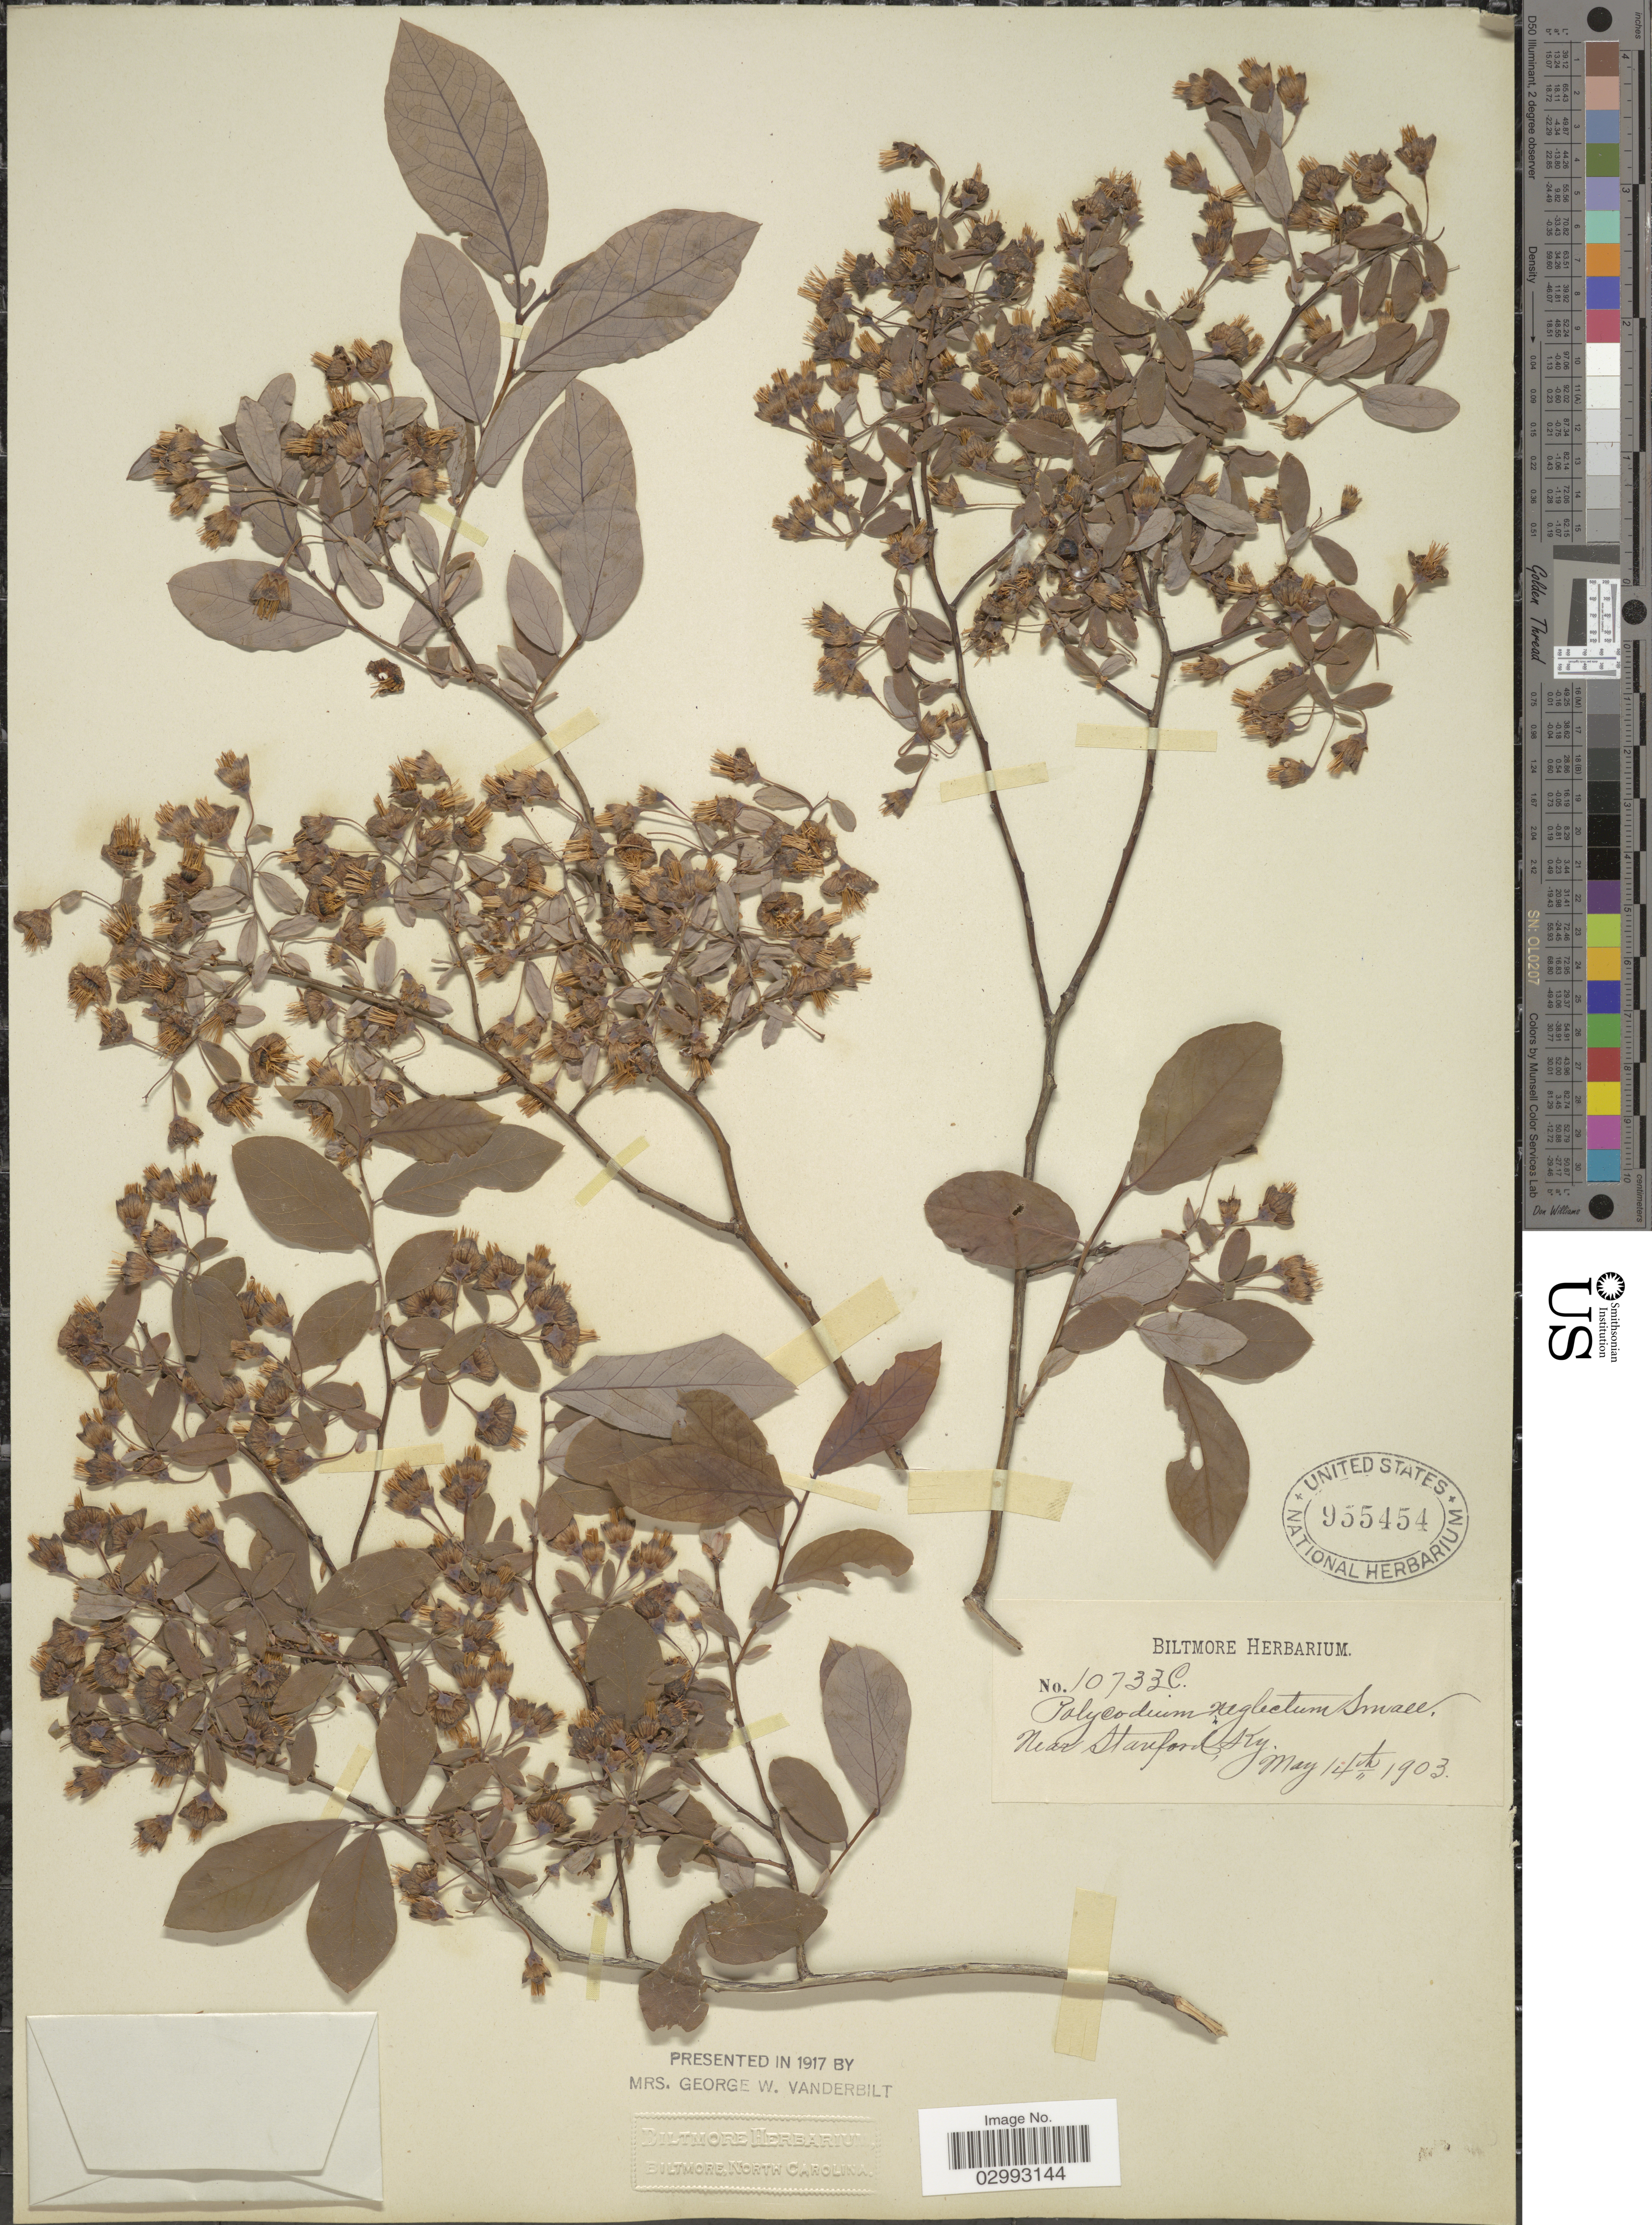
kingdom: Plantae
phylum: Tracheophyta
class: Magnoliopsida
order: Ericales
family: Ericaceae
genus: Polycodium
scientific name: Polycodium neglectum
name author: Small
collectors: ex herb. Biltmore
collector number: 10733C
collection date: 1903-05-14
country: United States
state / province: Kentucky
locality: Near Stanford, Ky.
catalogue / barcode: US 955454